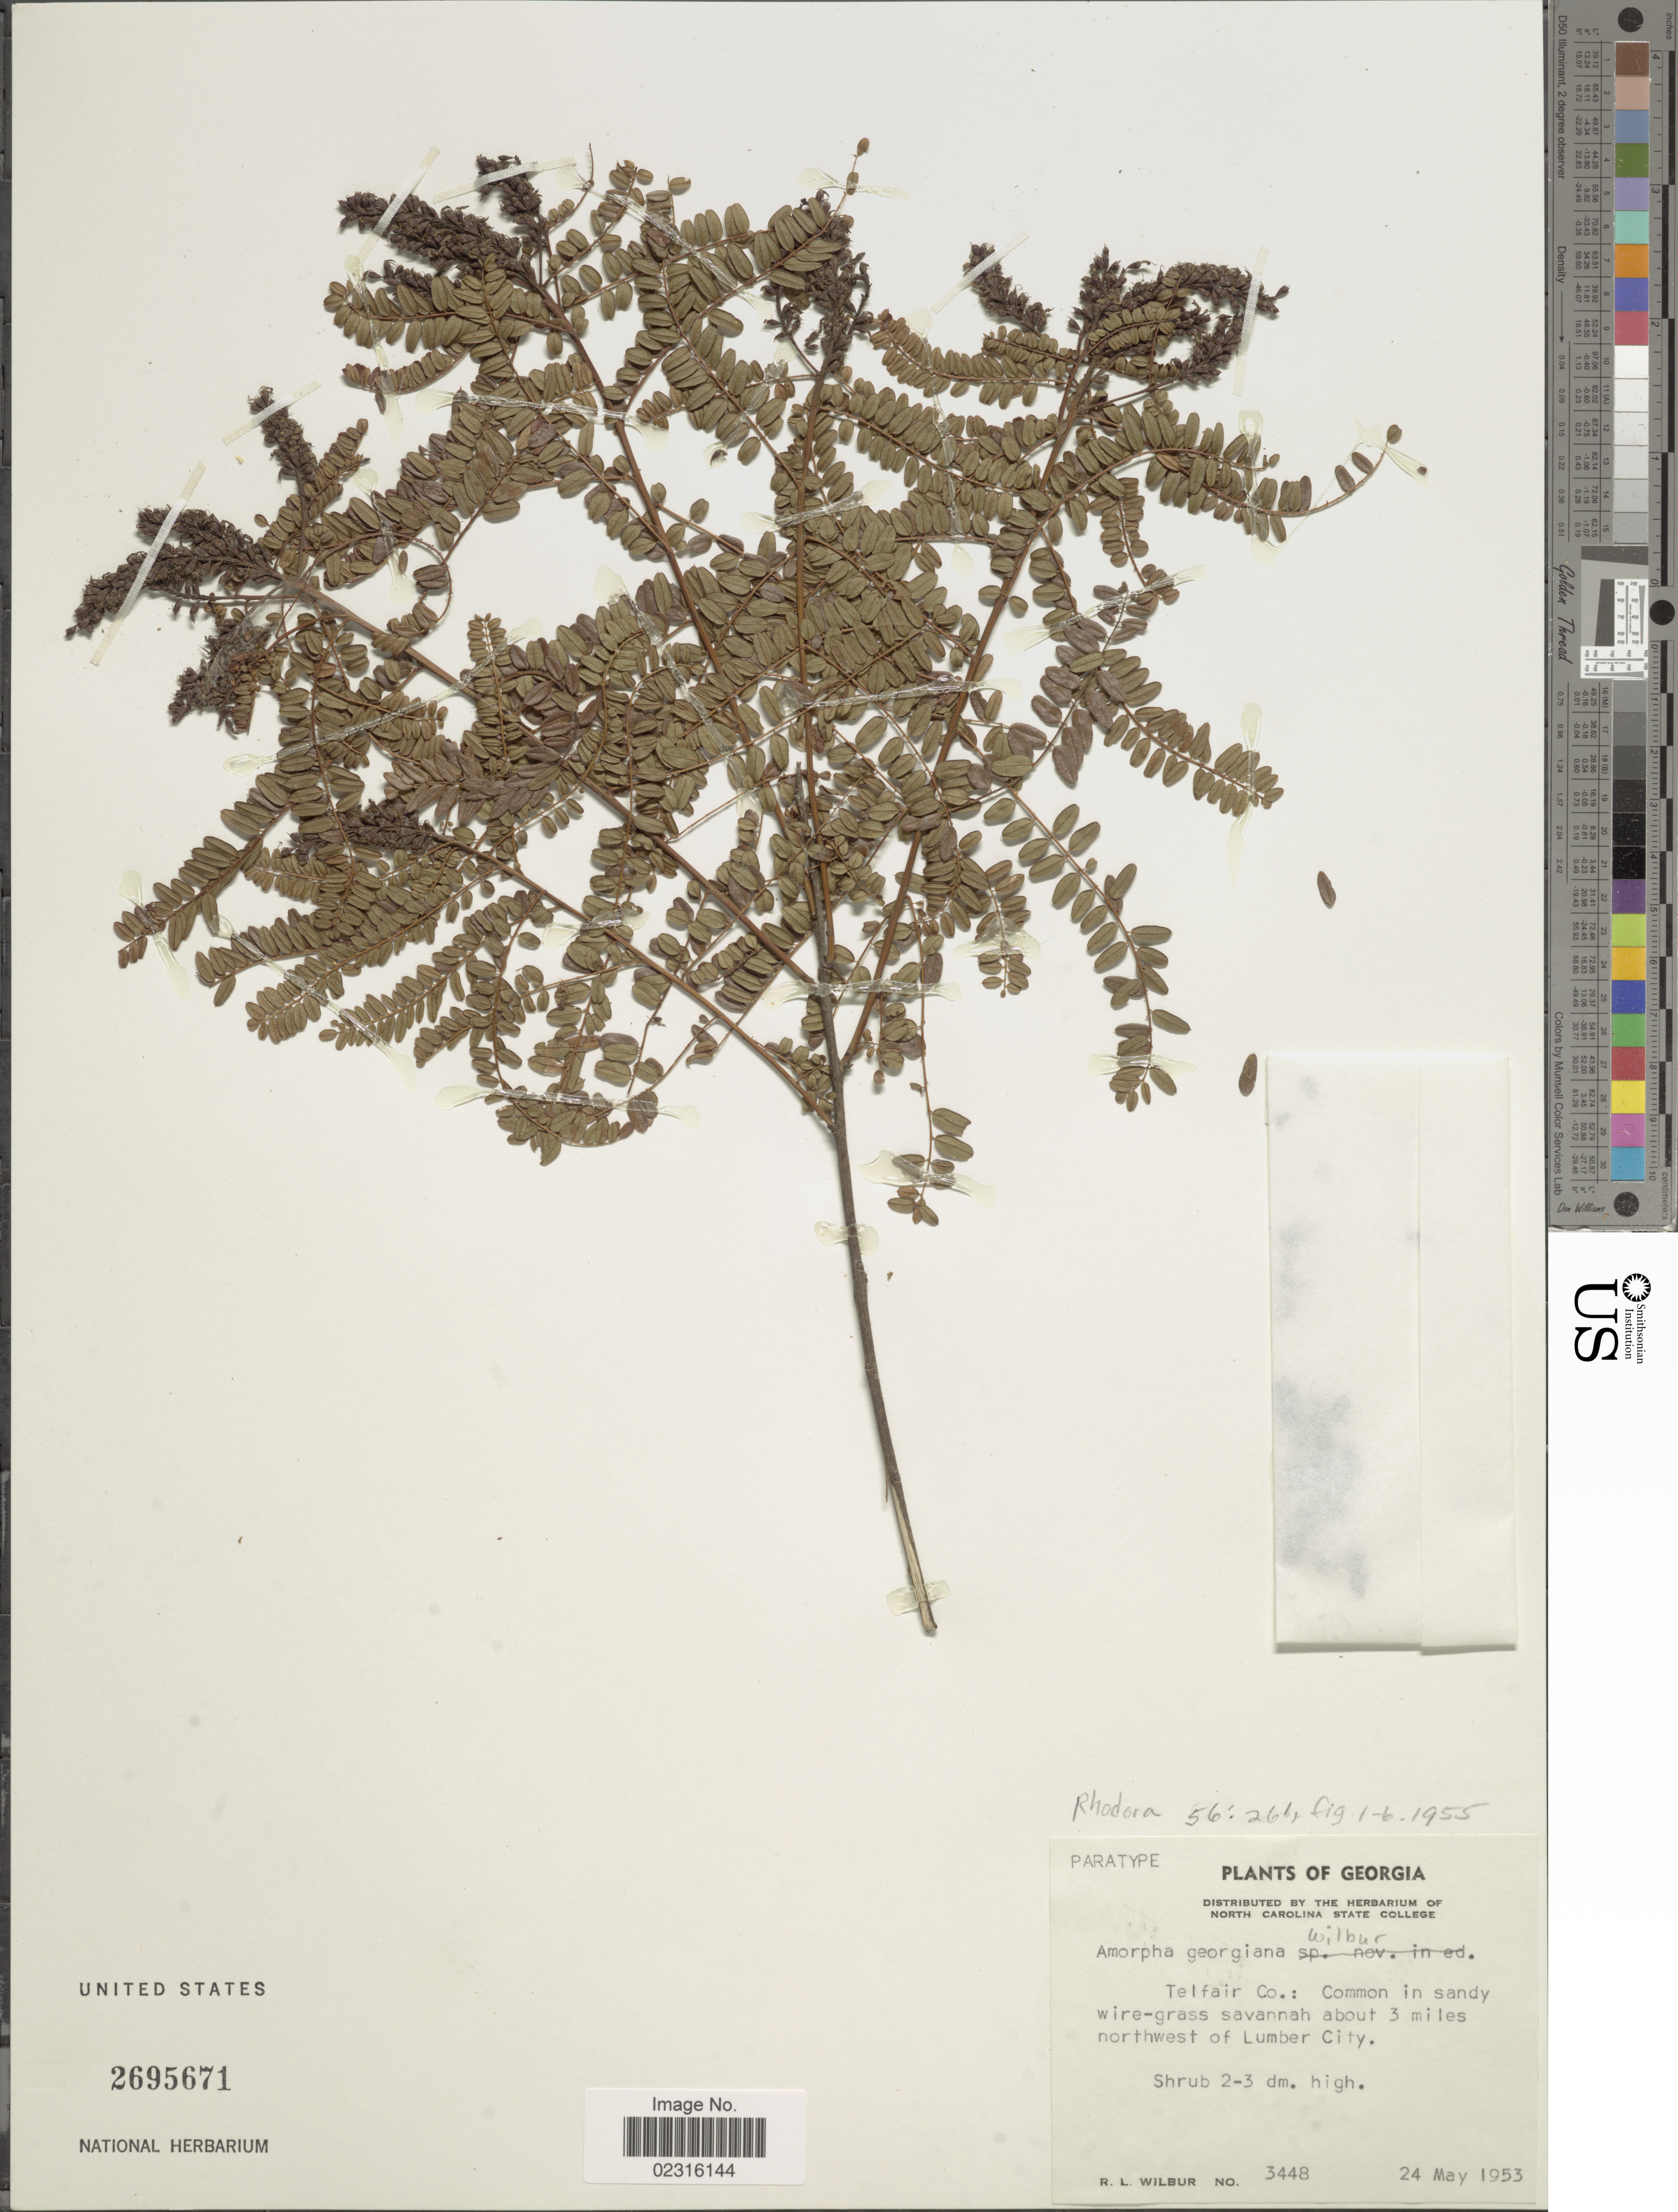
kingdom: Plantae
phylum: Tracheophyta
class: Magnoliopsida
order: Fabales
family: Fabaceae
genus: Amorpha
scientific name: Amorpha georgiana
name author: Wilbur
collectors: R. L. Wilbur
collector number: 3448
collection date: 1953-05-24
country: United States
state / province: Georgia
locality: Telfair Co.: Common in sandy wire-grass savannah about 3 miles northwest of Lumber City.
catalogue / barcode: US 2695671